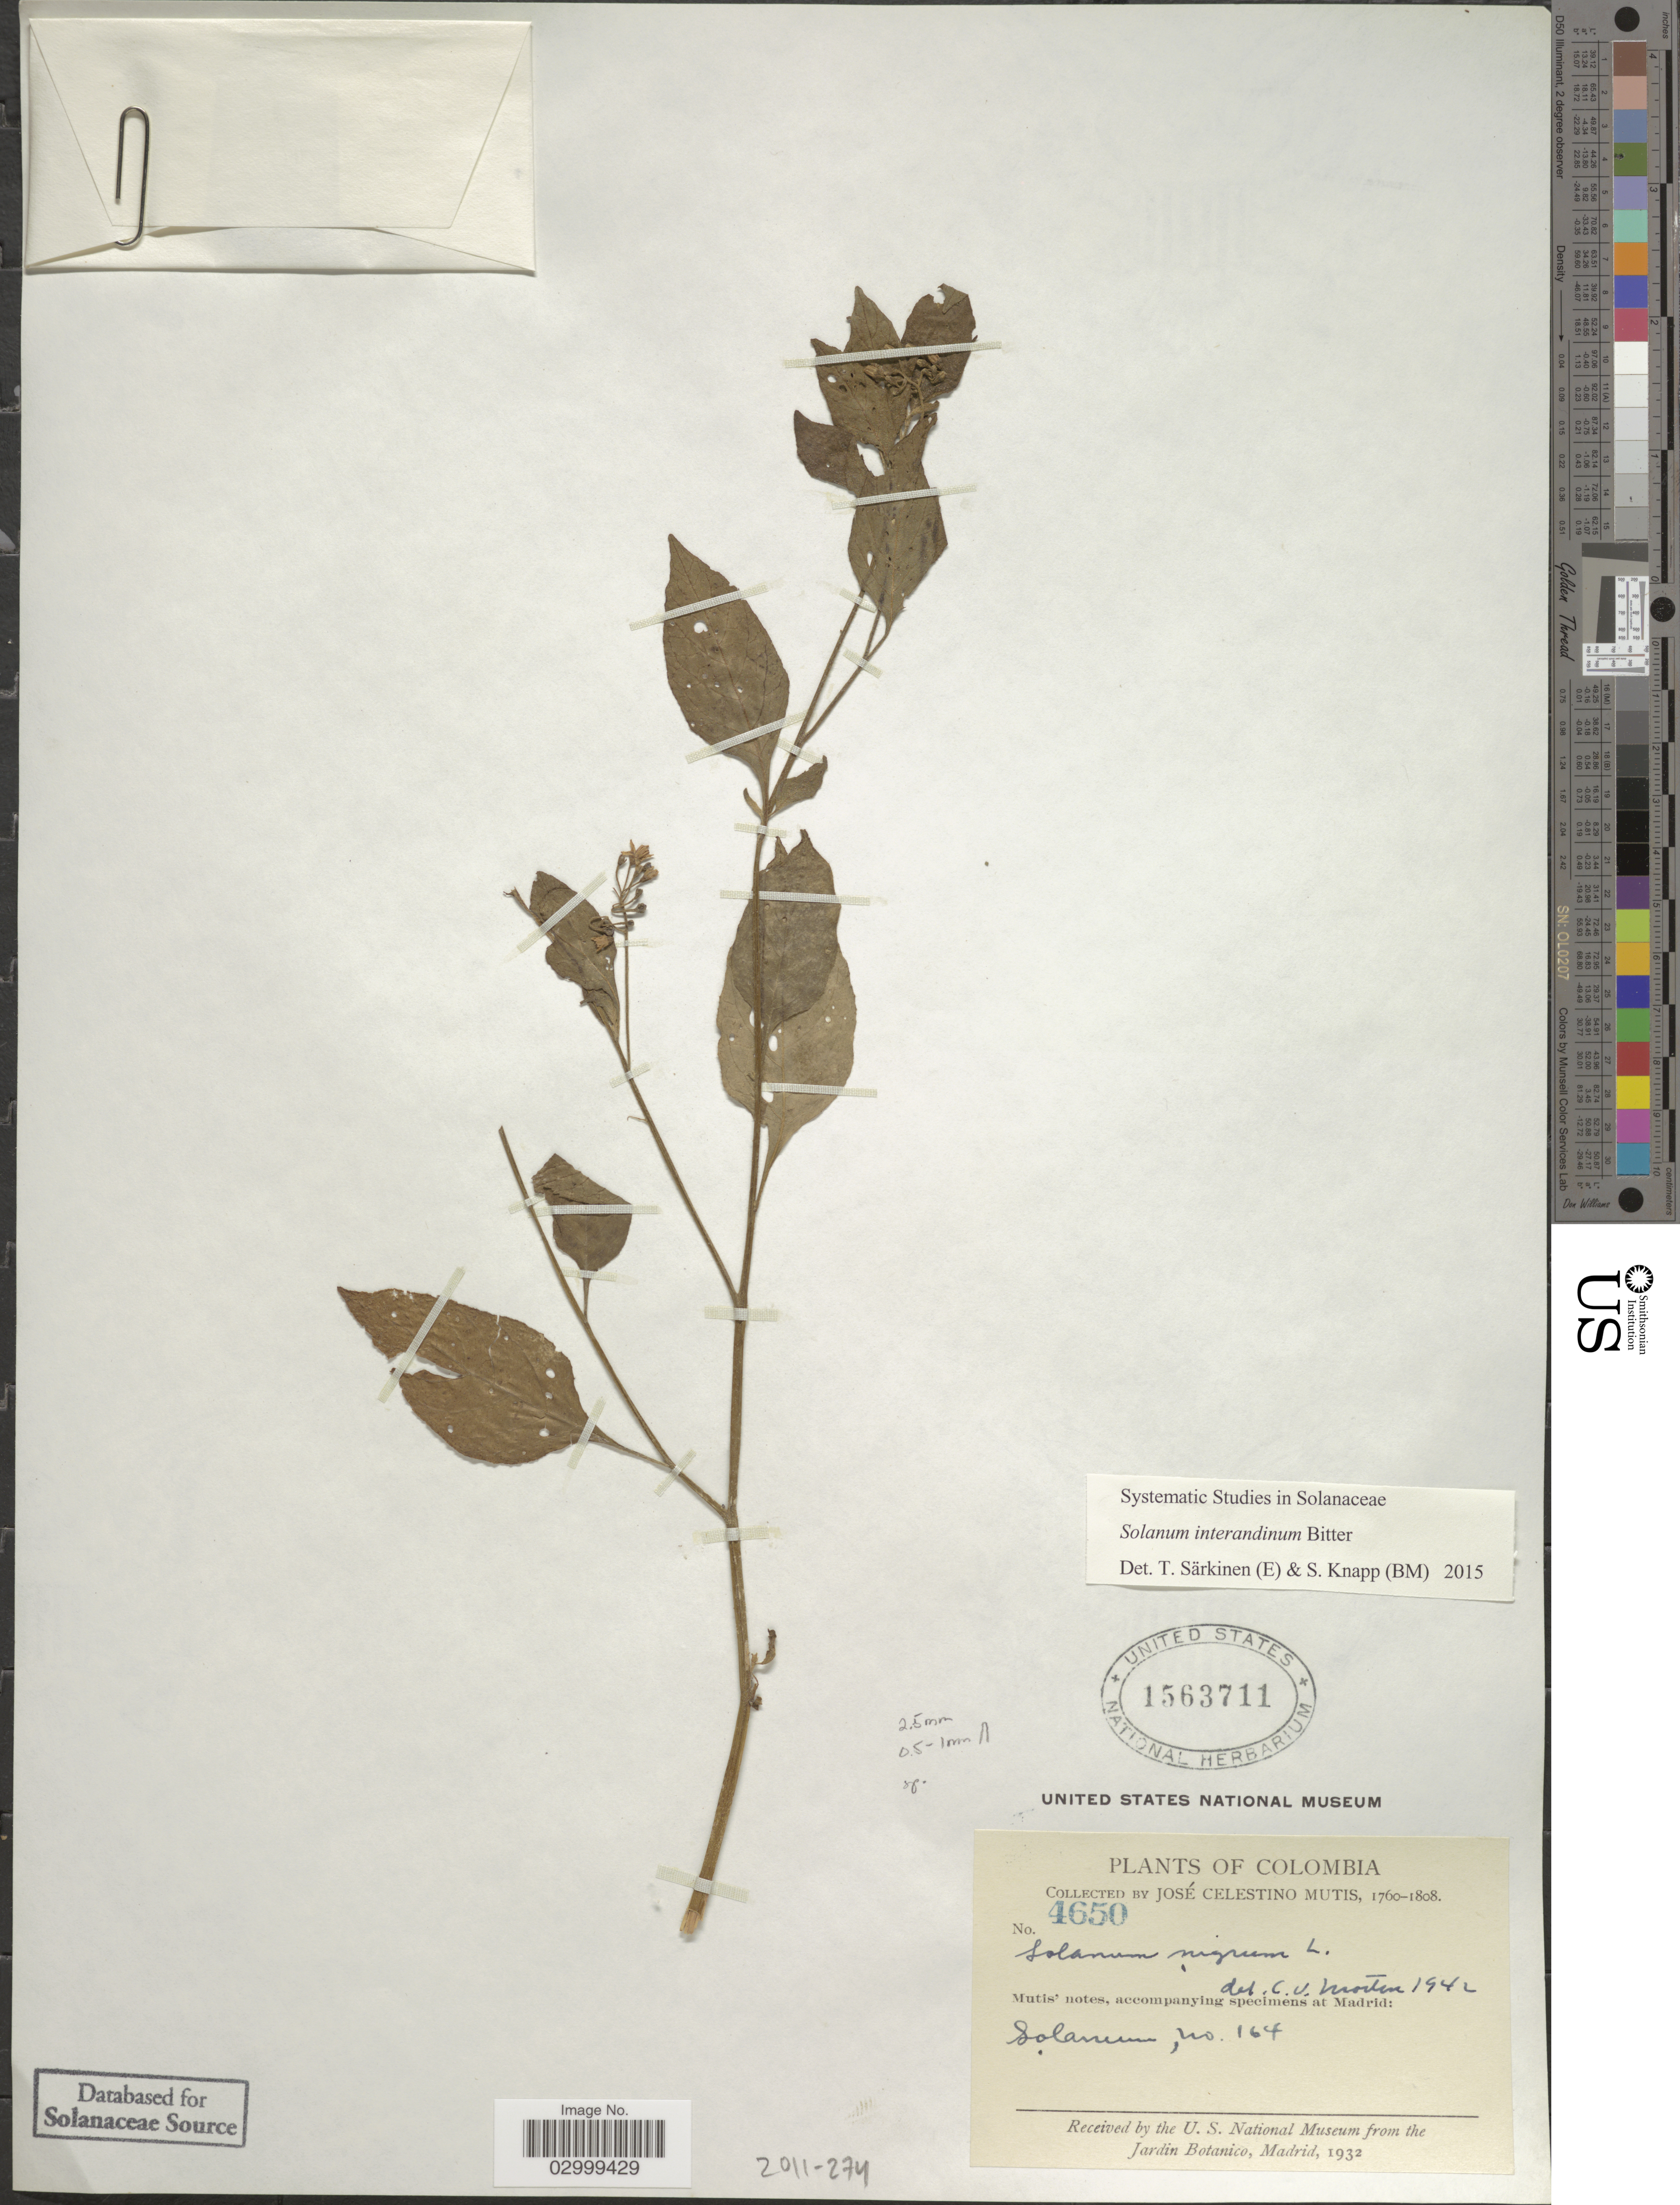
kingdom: Plantae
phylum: Tracheophyta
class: Magnoliopsida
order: Solanales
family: Solanaceae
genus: Solanum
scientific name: Solanum interandinum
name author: Bitter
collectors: J. C. B. Mutis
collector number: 4650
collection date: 1760/1808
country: Colombia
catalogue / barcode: US 1563711